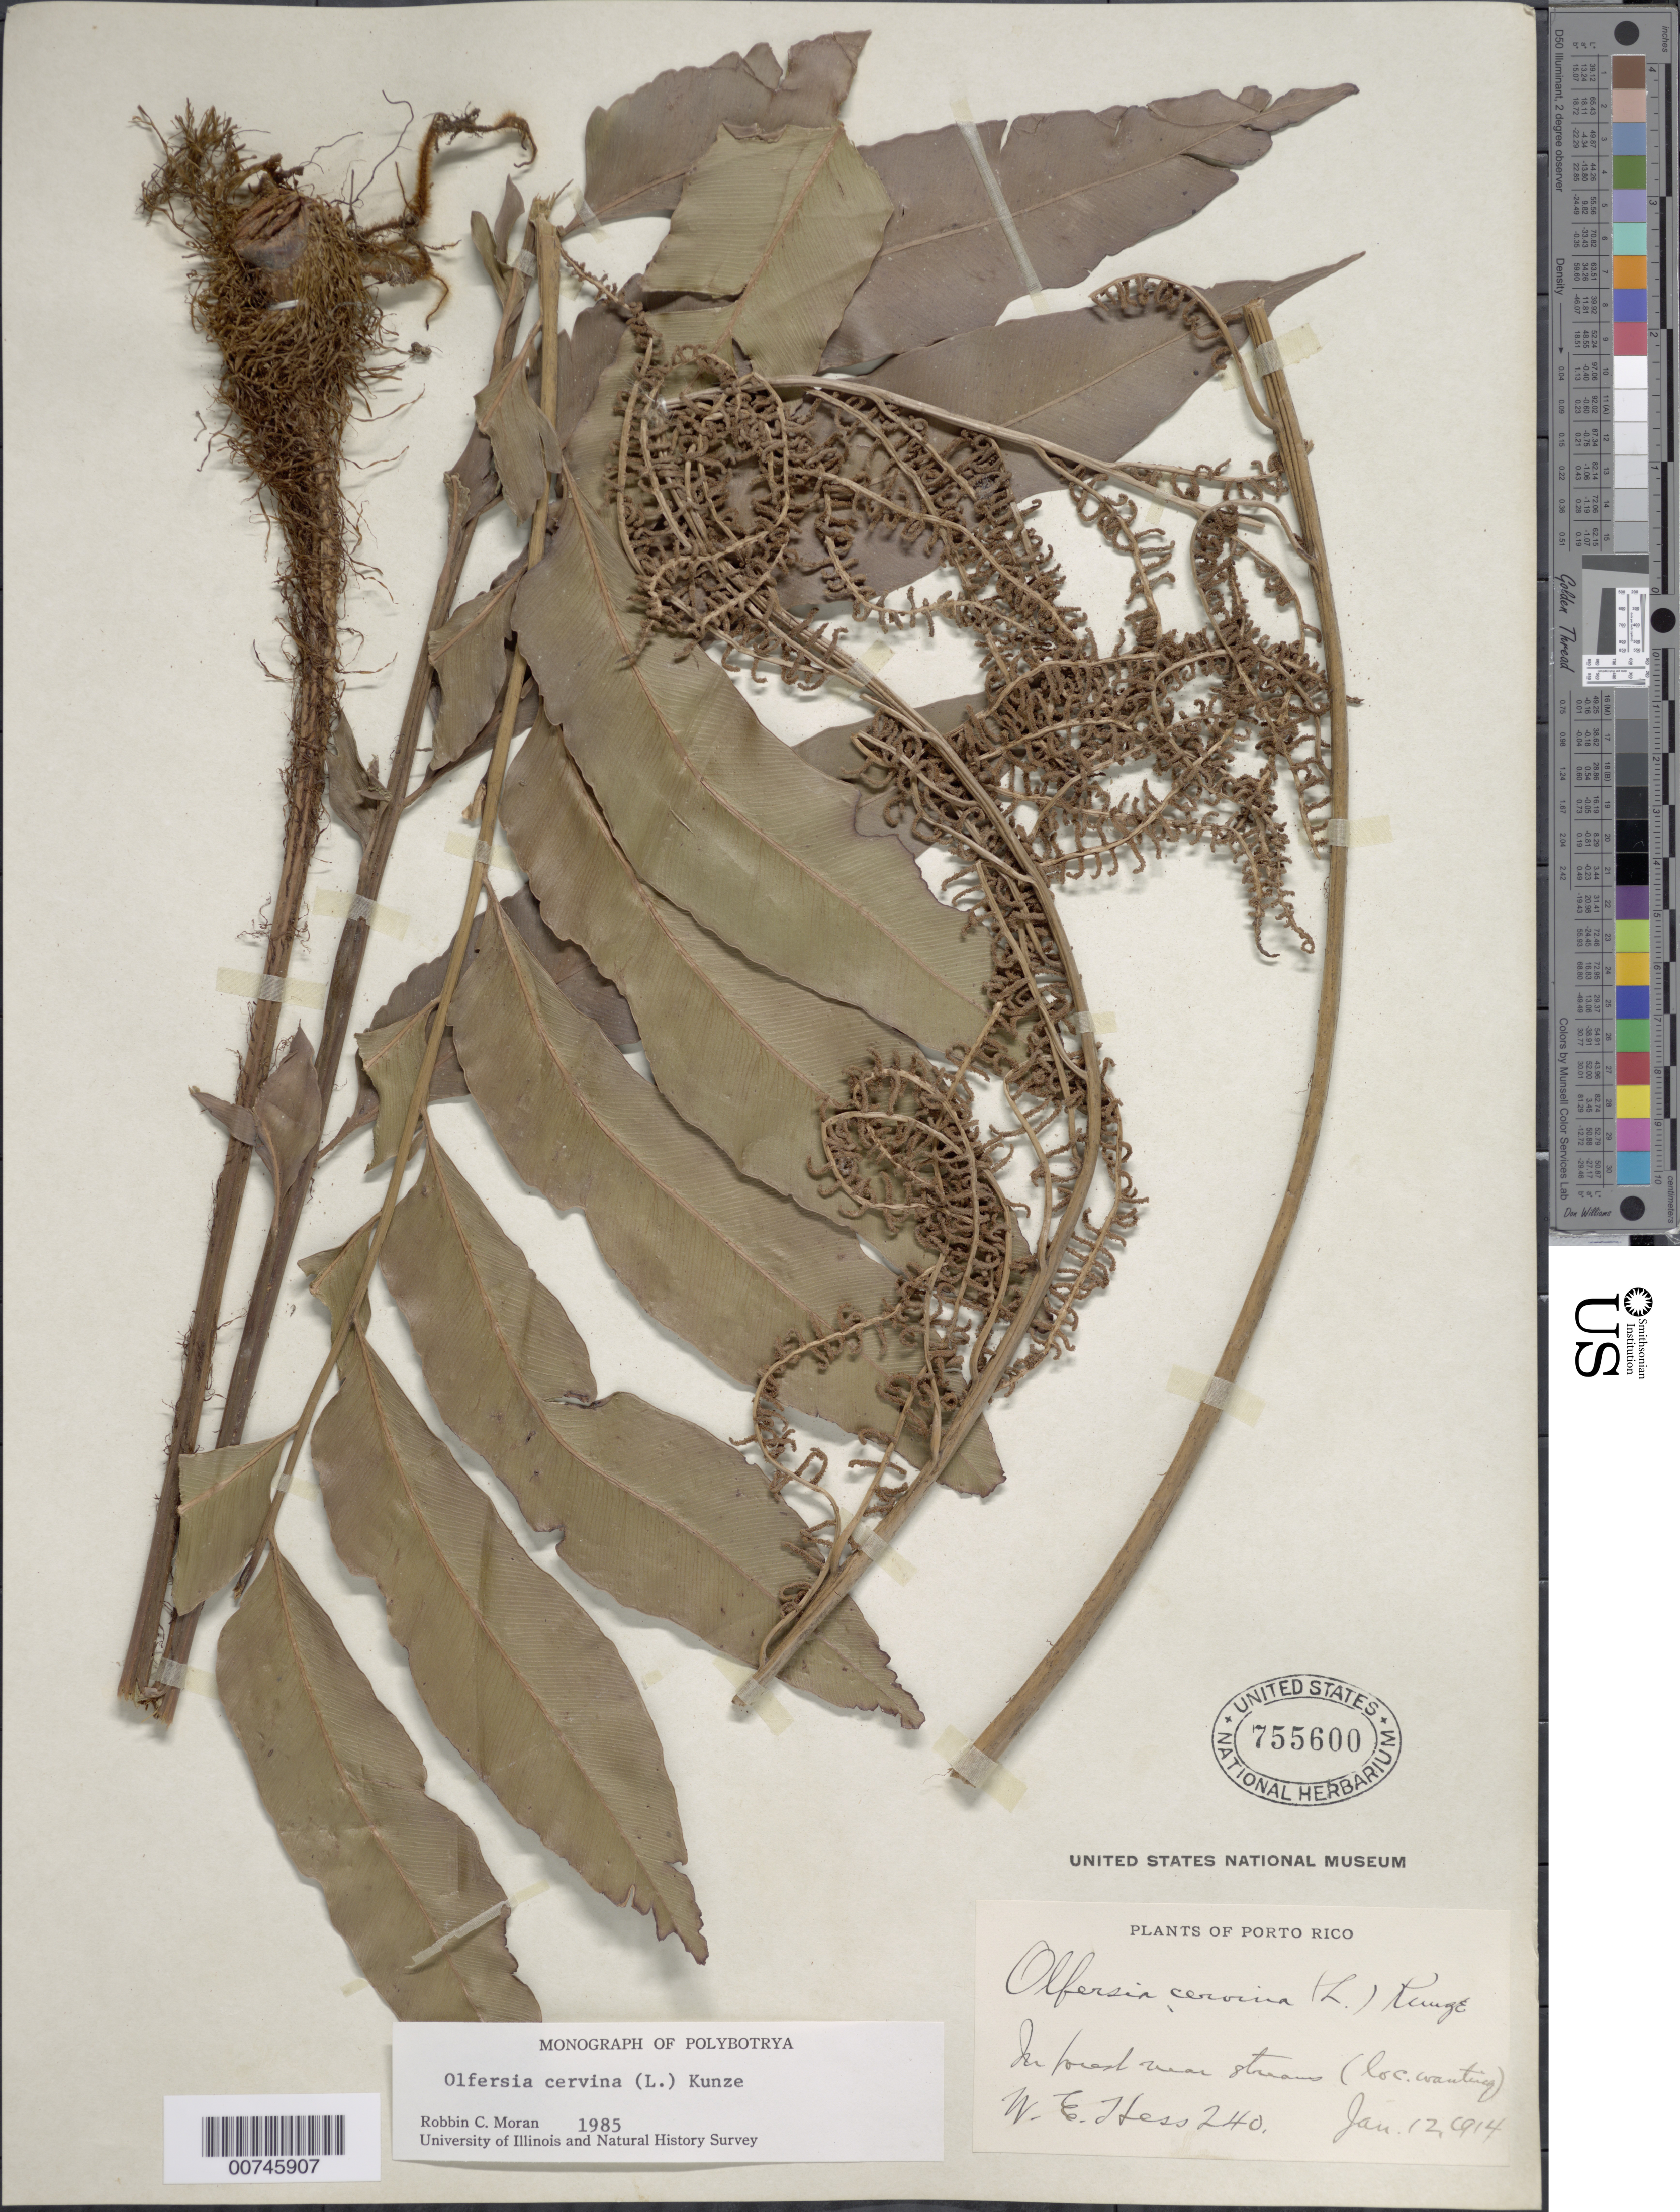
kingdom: Plantae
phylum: Tracheophyta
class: Polypodiopsida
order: Polypodiales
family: Dryopteridaceae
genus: Olfersia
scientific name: Olfersia cervina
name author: (L.) Kunze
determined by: Moran, R. C.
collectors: W. Hess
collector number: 240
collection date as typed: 12 Jan 1914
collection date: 1914-01-12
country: Puerto Rico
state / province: Maricao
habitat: In forest near stream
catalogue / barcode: US 755600